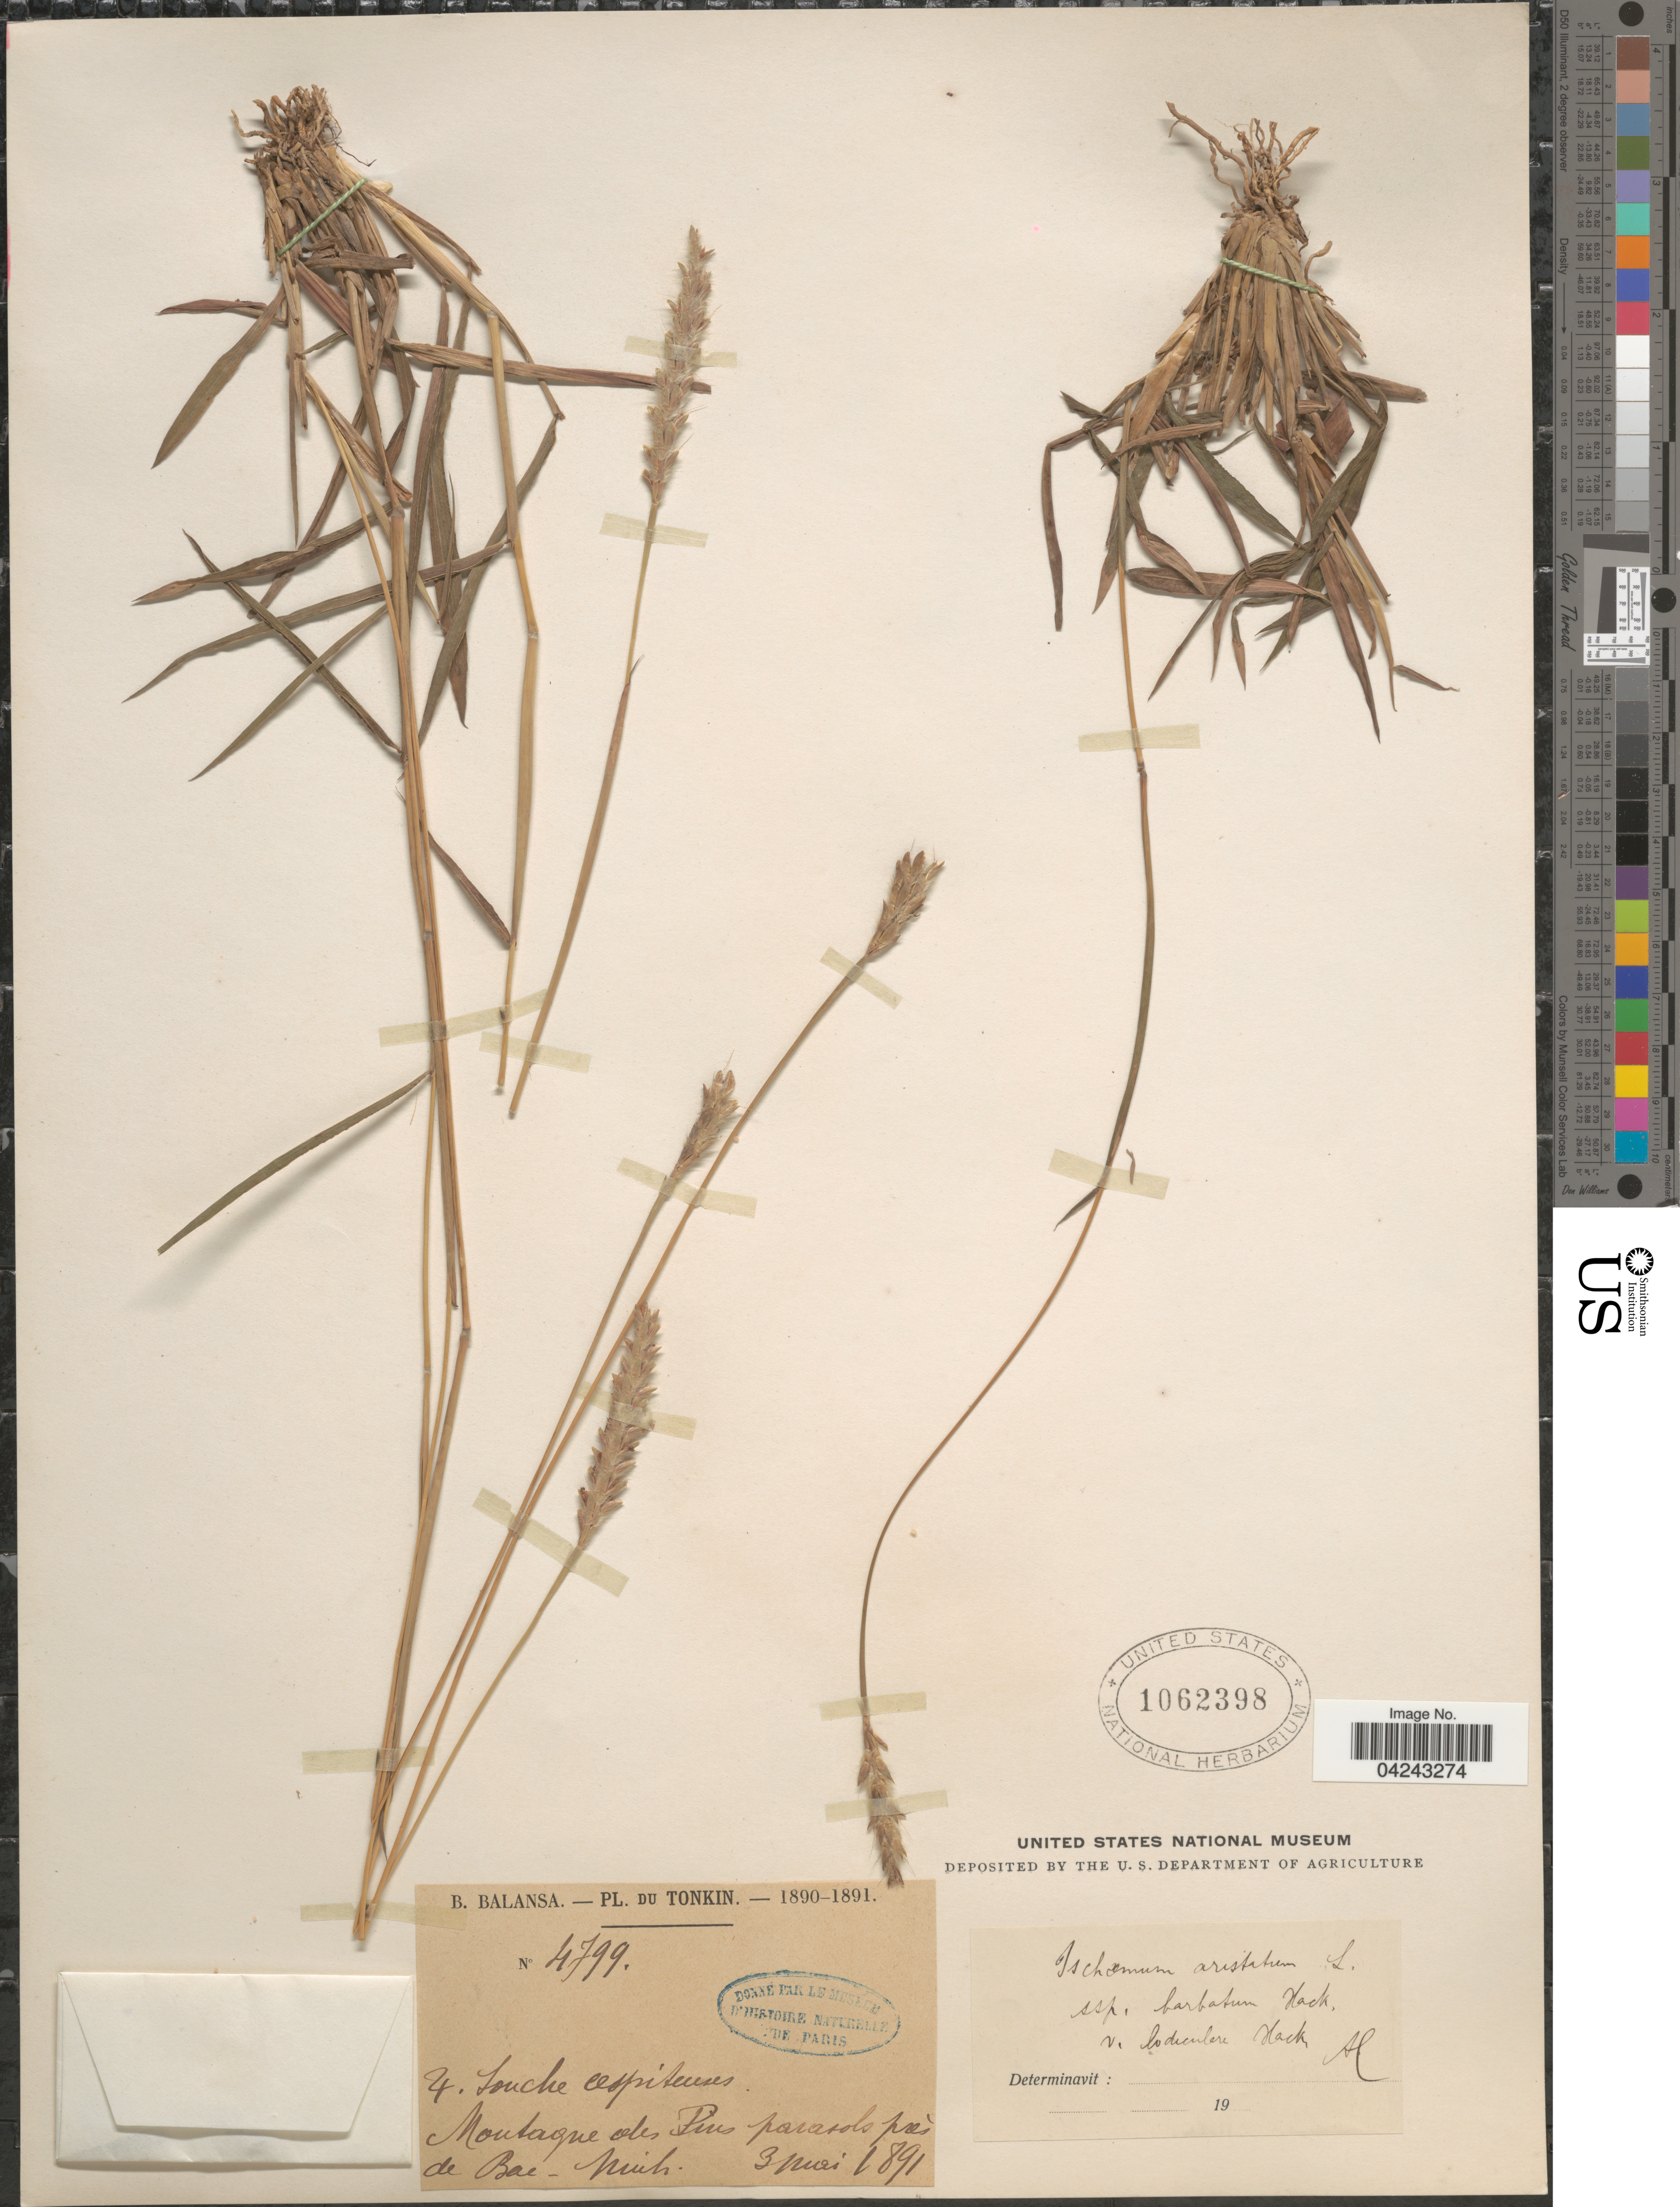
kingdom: Plantae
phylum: Tracheophyta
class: Liliopsida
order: Poales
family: Poaceae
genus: Ischaemum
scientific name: Ischaemum barbatum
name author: Blume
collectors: B. Balansa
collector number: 4799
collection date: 1891-05-03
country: Vietnam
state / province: Bac Ninh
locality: Tonkin. Montagne des Pins parasolo près de Bac-Ninh.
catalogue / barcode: US 1062398